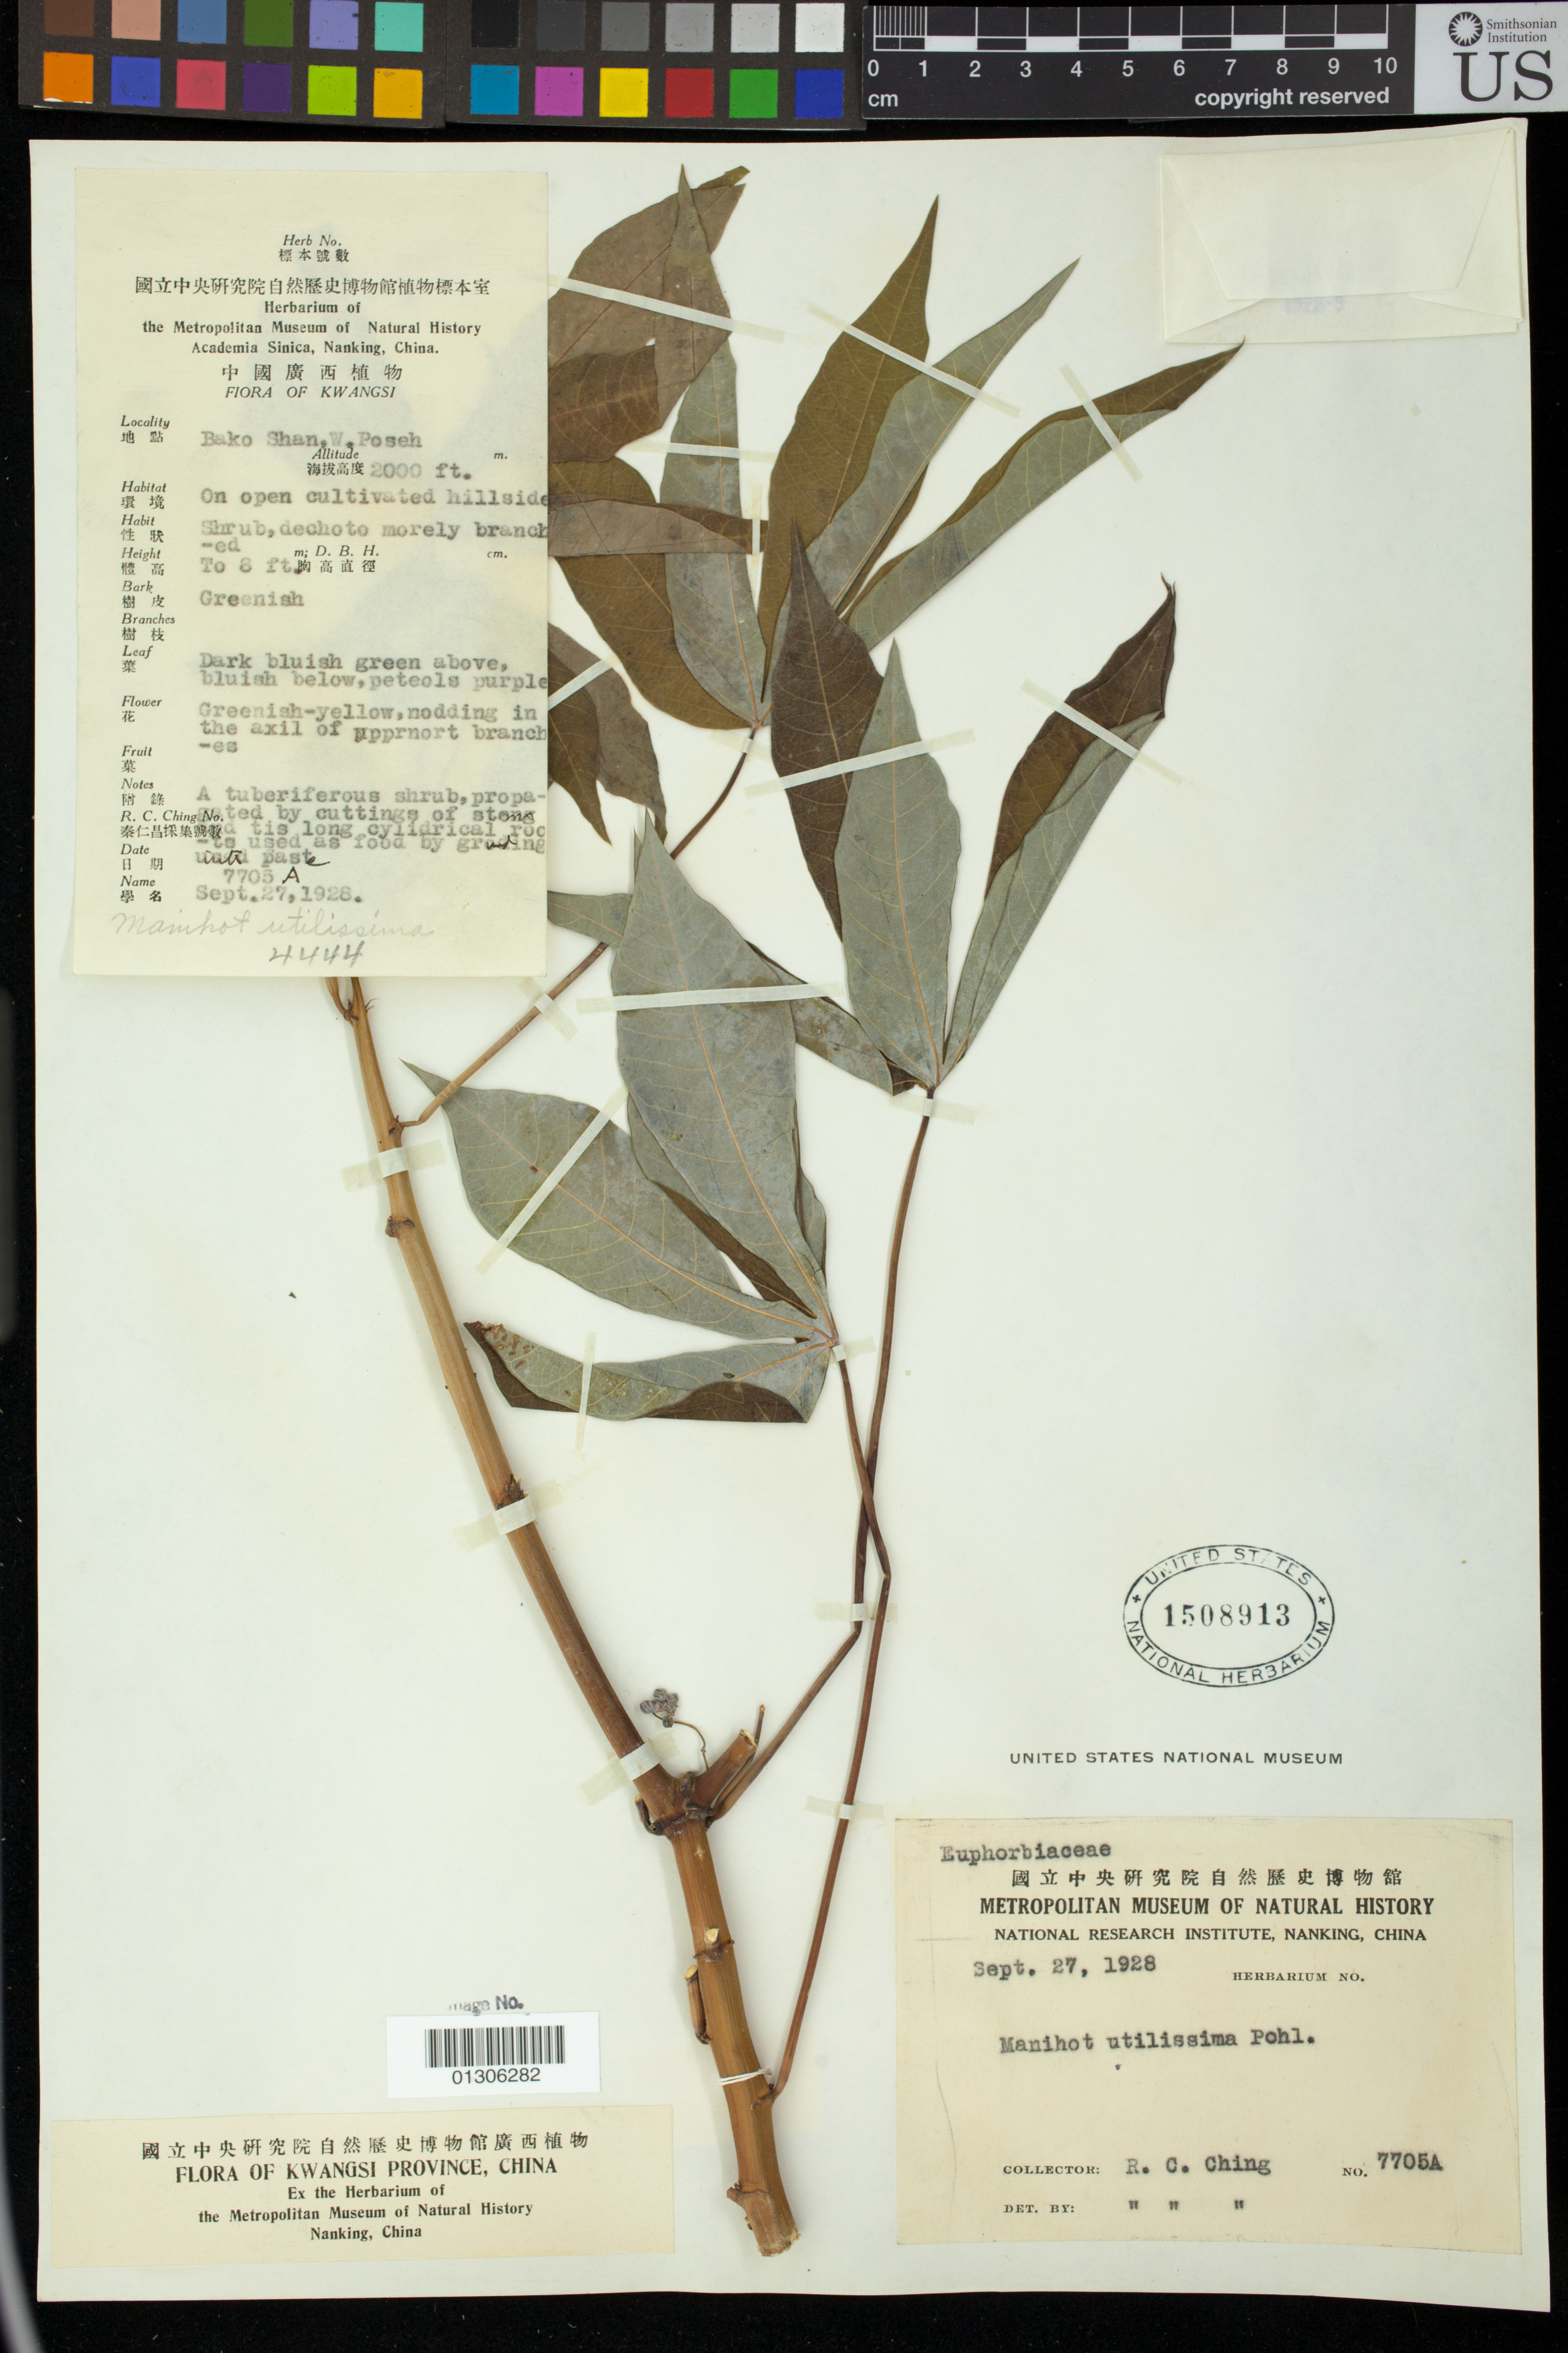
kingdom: Plantae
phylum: Tracheophyta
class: Magnoliopsida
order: Malpighiales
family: Euphorbiaceae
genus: Manihot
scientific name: Manihot esculenta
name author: Crantz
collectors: R. C. Ching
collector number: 7705A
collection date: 1928-09-27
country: China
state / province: Guangxi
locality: Bako Shan, W. Poseh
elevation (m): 610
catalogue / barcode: US 1508913